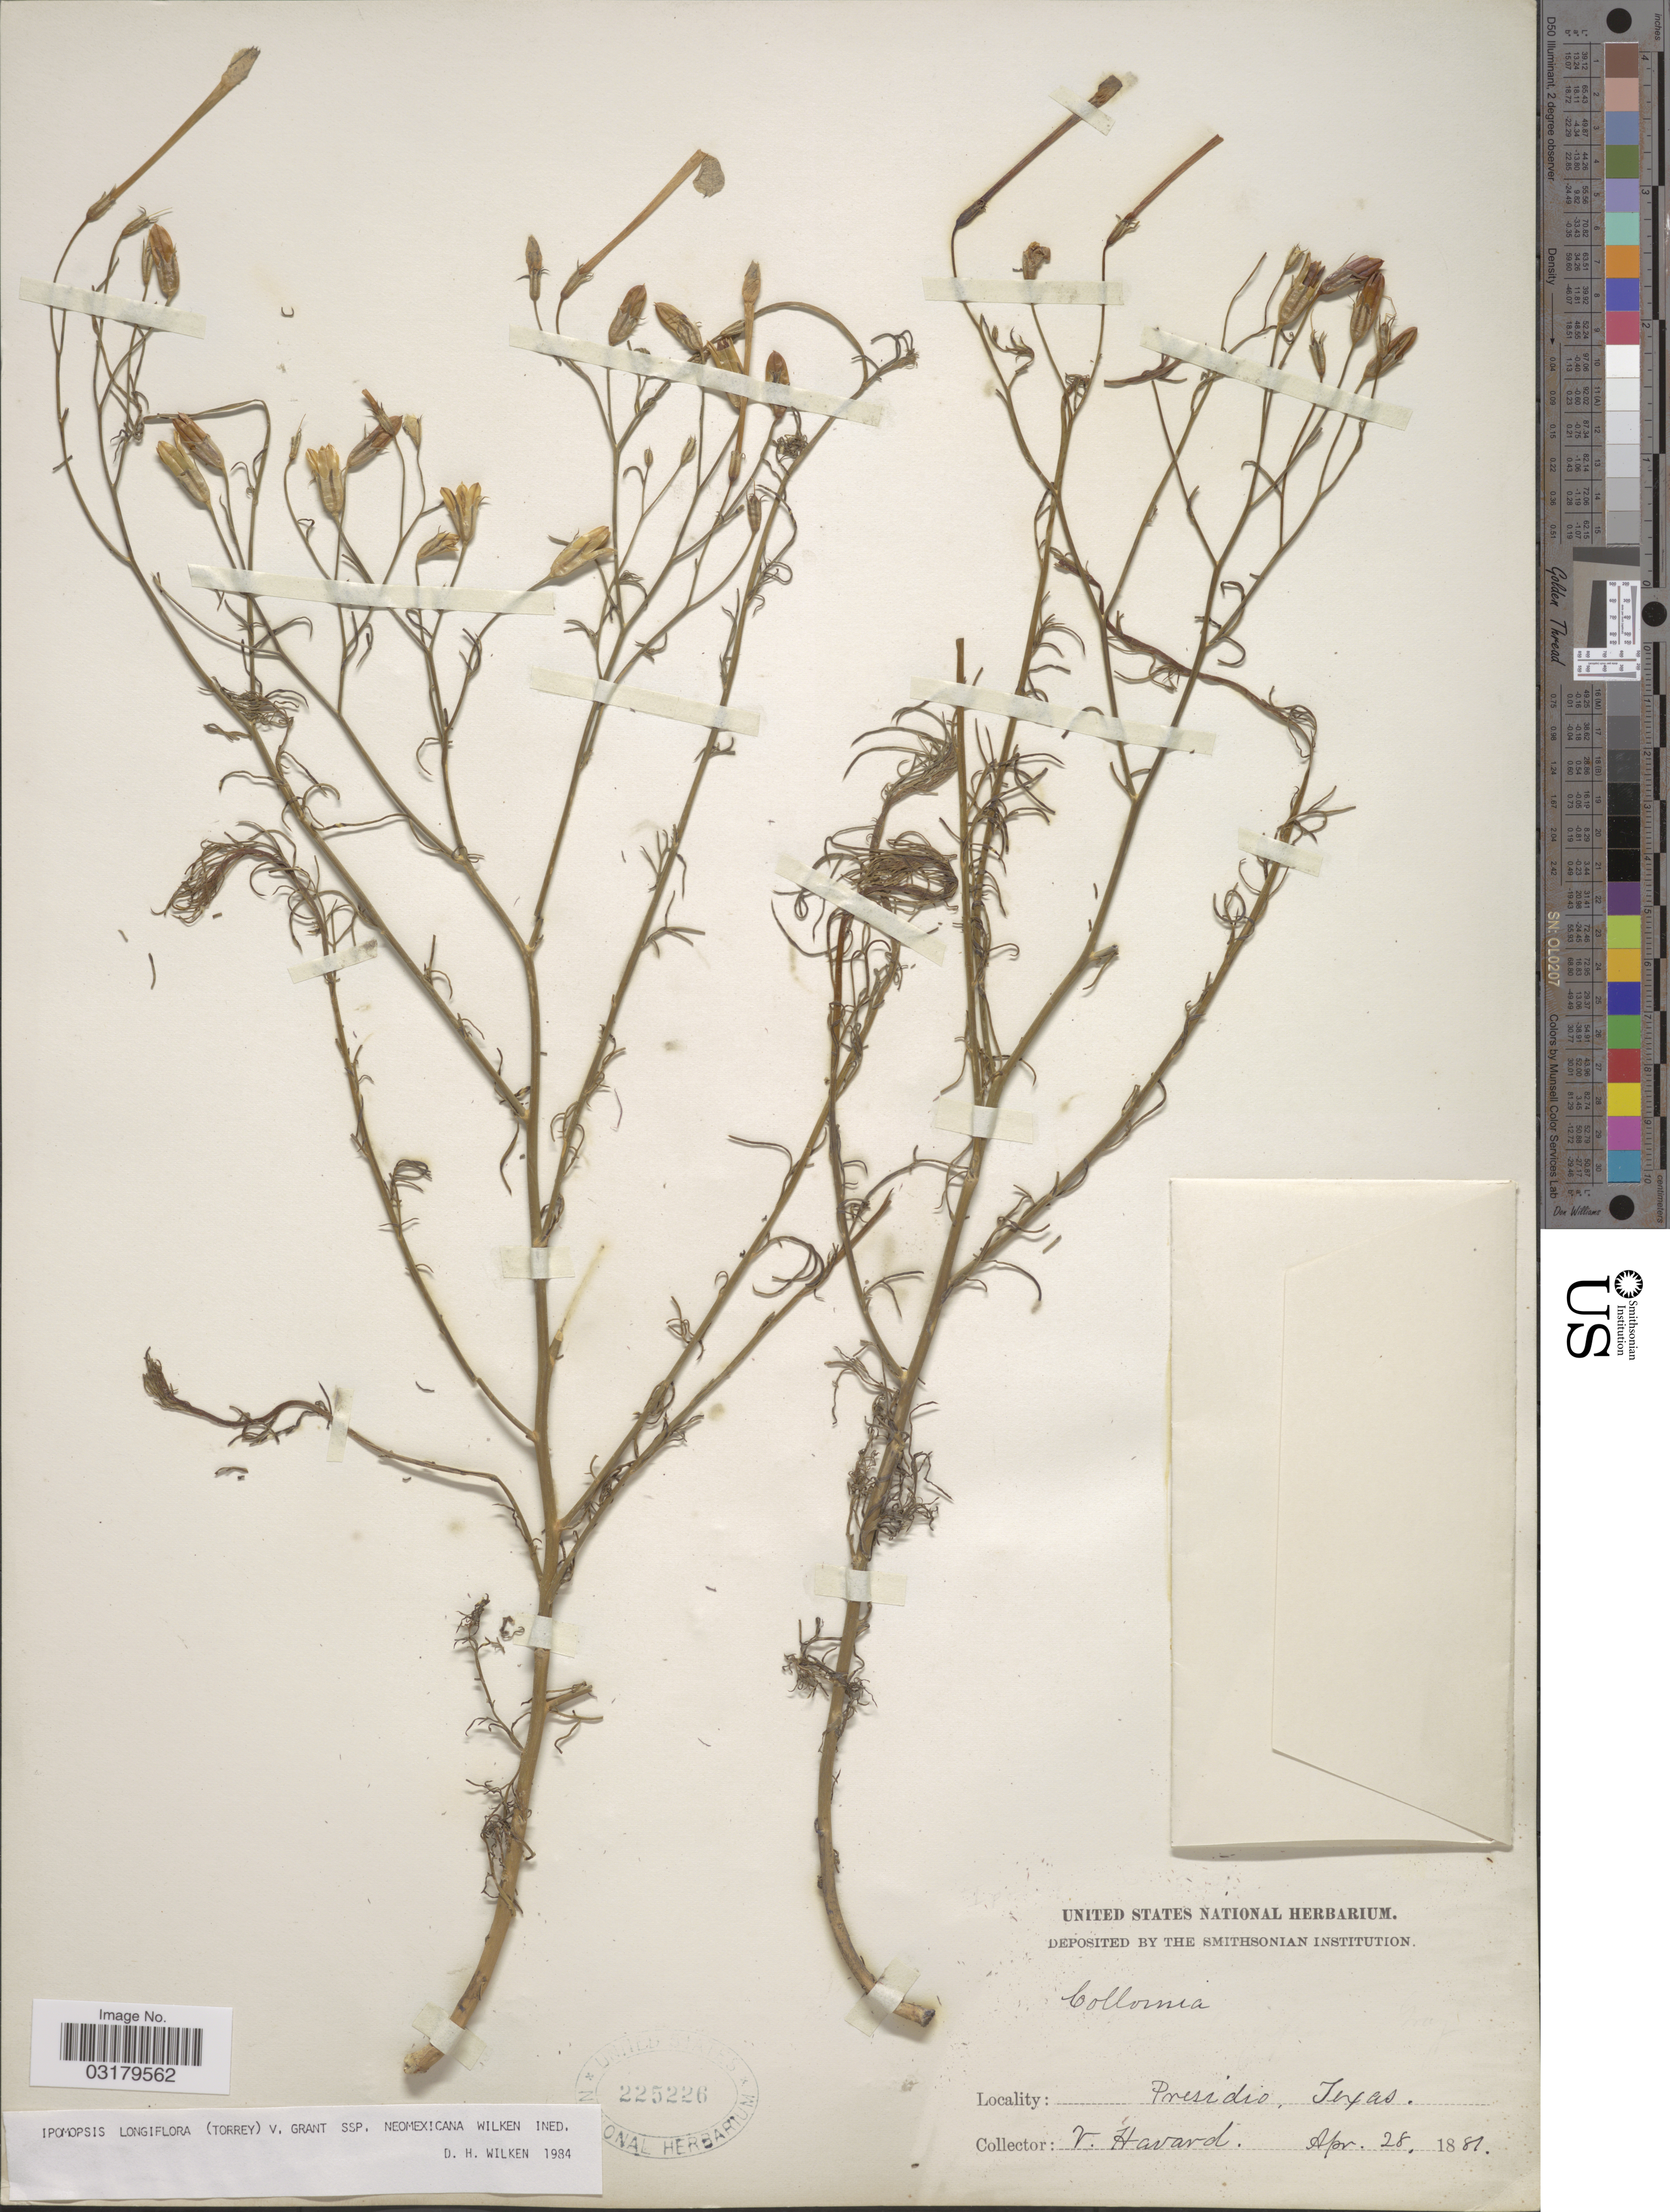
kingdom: Plantae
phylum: Tracheophyta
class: Magnoliopsida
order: Ericales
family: Polemoniaceae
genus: Ipomopsis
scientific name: Ipomopsis longiflora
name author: (Torr.) V.E. Grant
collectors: V. Havard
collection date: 1881-04-28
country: United States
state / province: Texas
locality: Presidio.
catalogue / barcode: US 225226